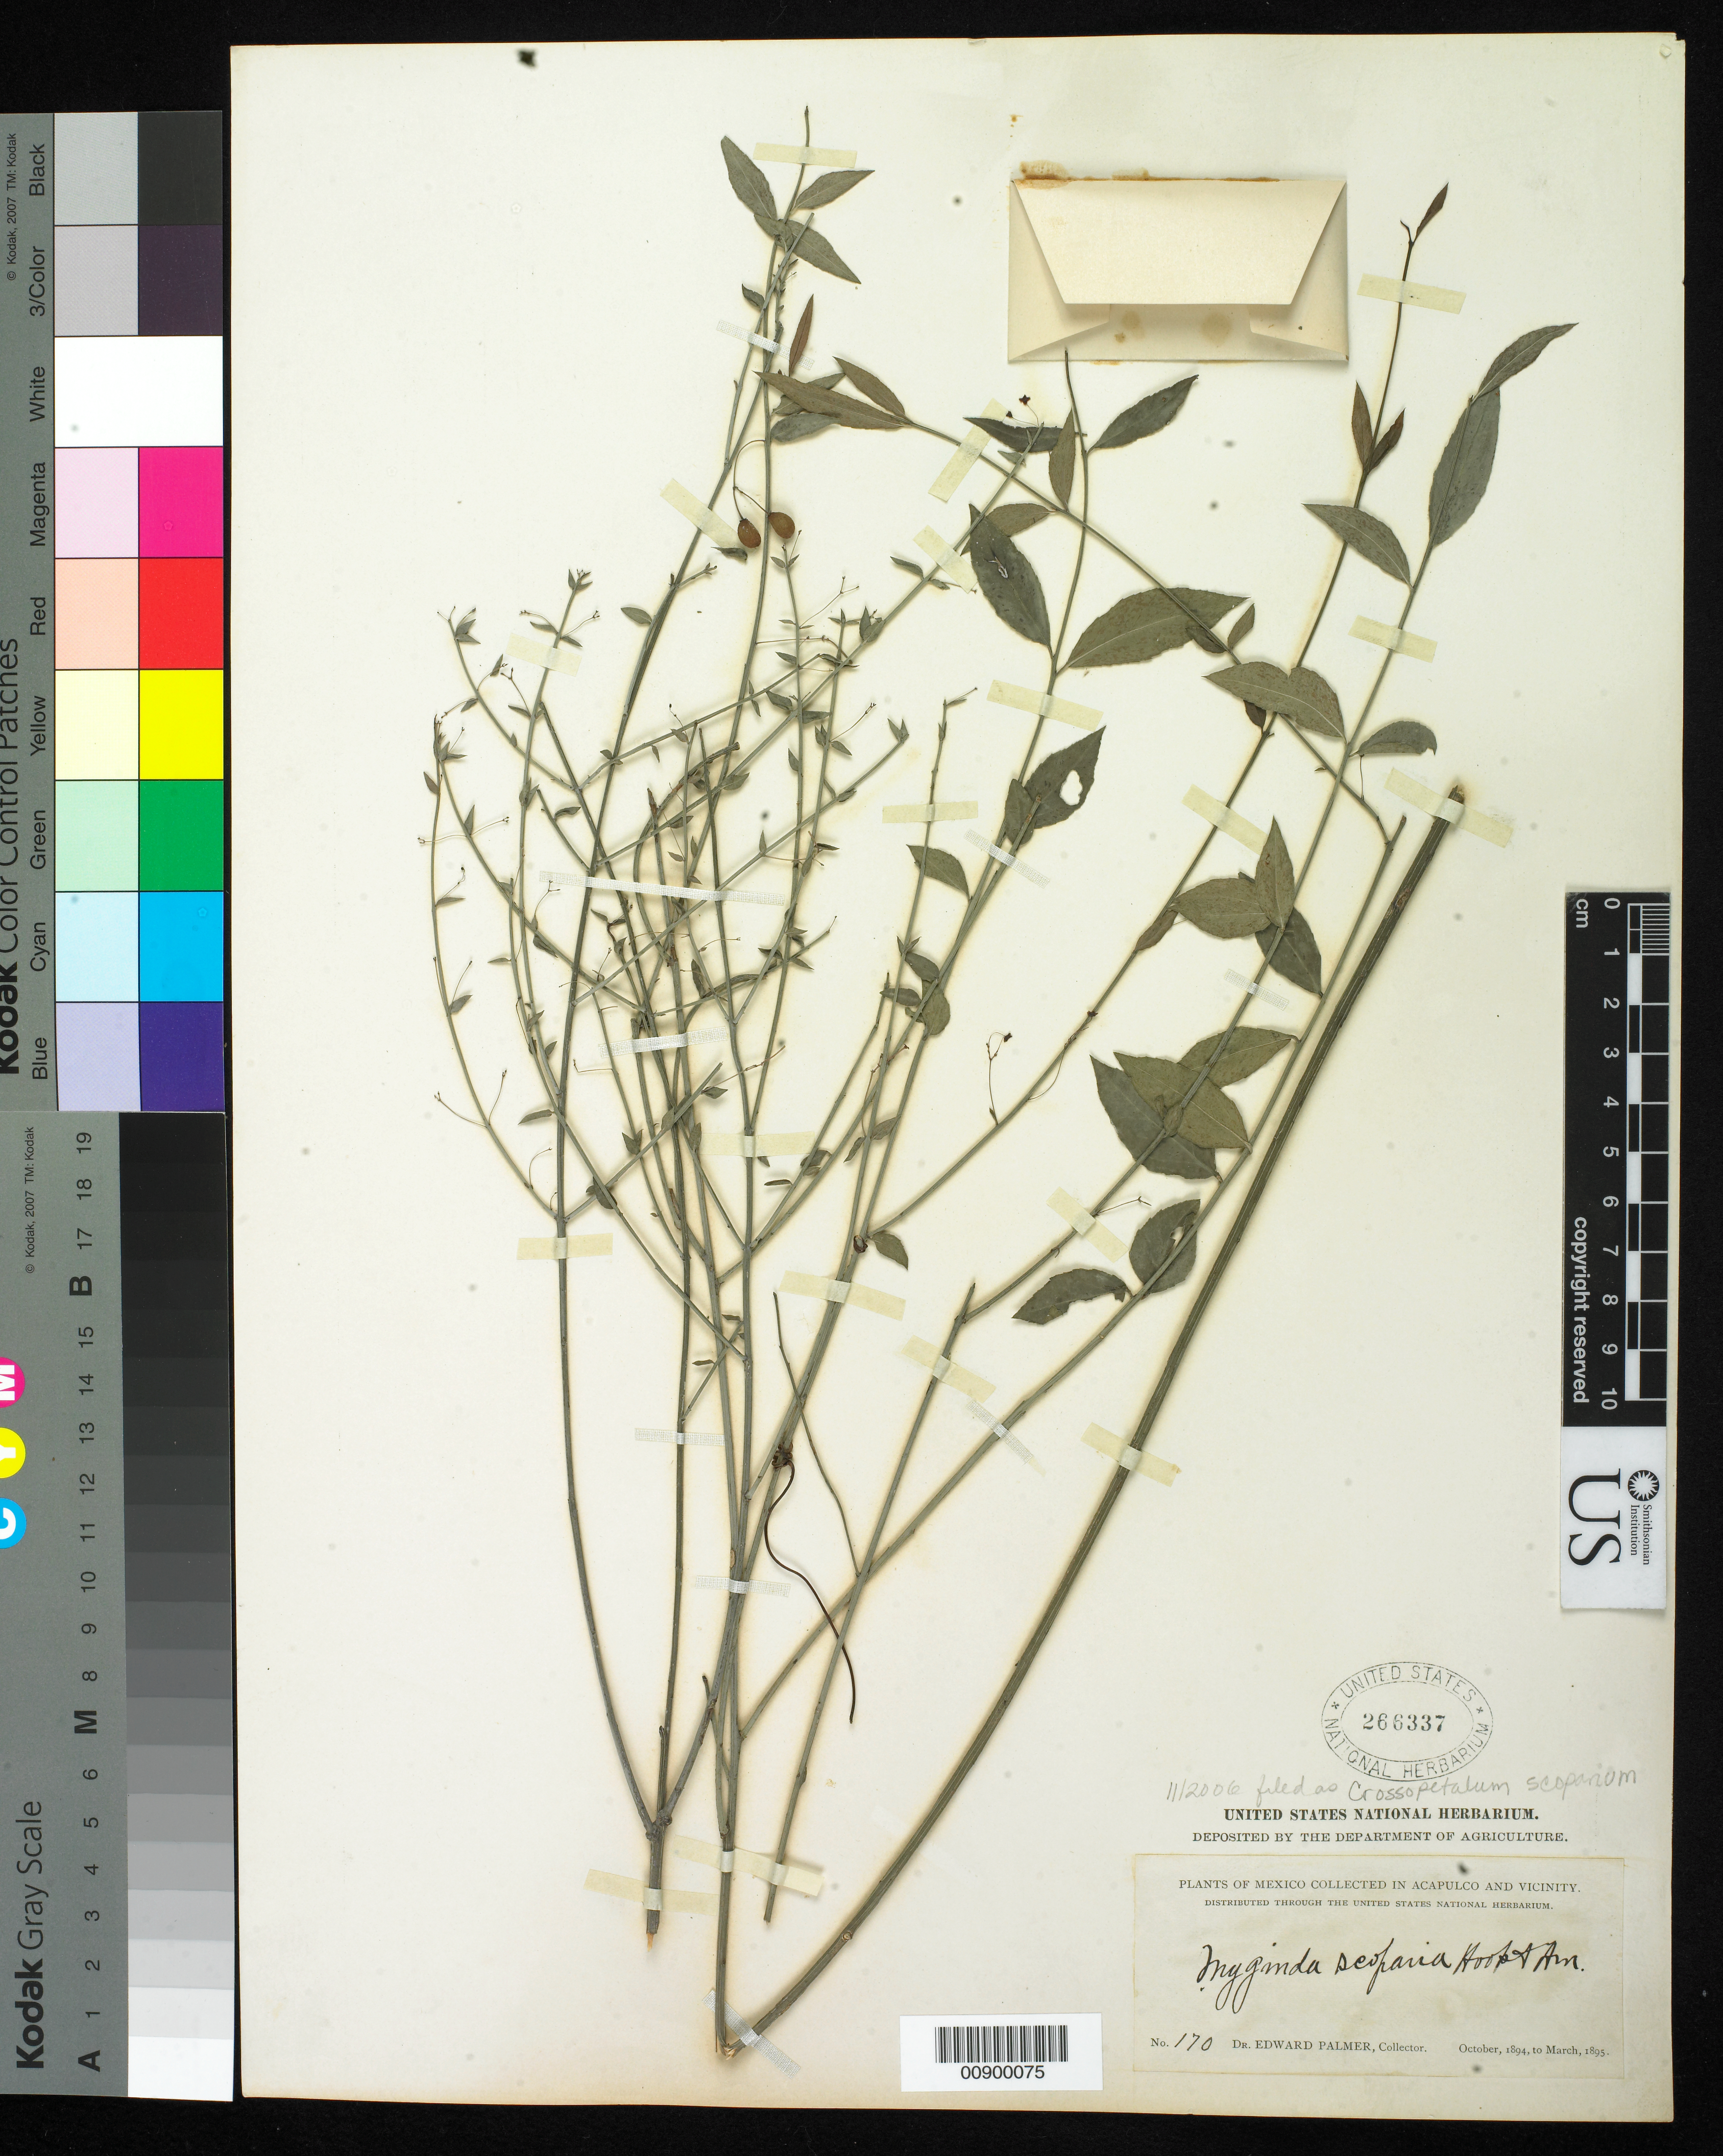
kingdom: Plantae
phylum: Tracheophyta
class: Magnoliopsida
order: Celastrales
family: Celastraceae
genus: Crossopetalum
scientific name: Crossopetalum scoparium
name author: Kuntze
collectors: E. Palmer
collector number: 170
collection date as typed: Oct 1894 to -- Mar 1895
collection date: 1894-10/1895-03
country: Mexico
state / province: Guerrero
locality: Acapulco and vicinity.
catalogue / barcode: US 266337